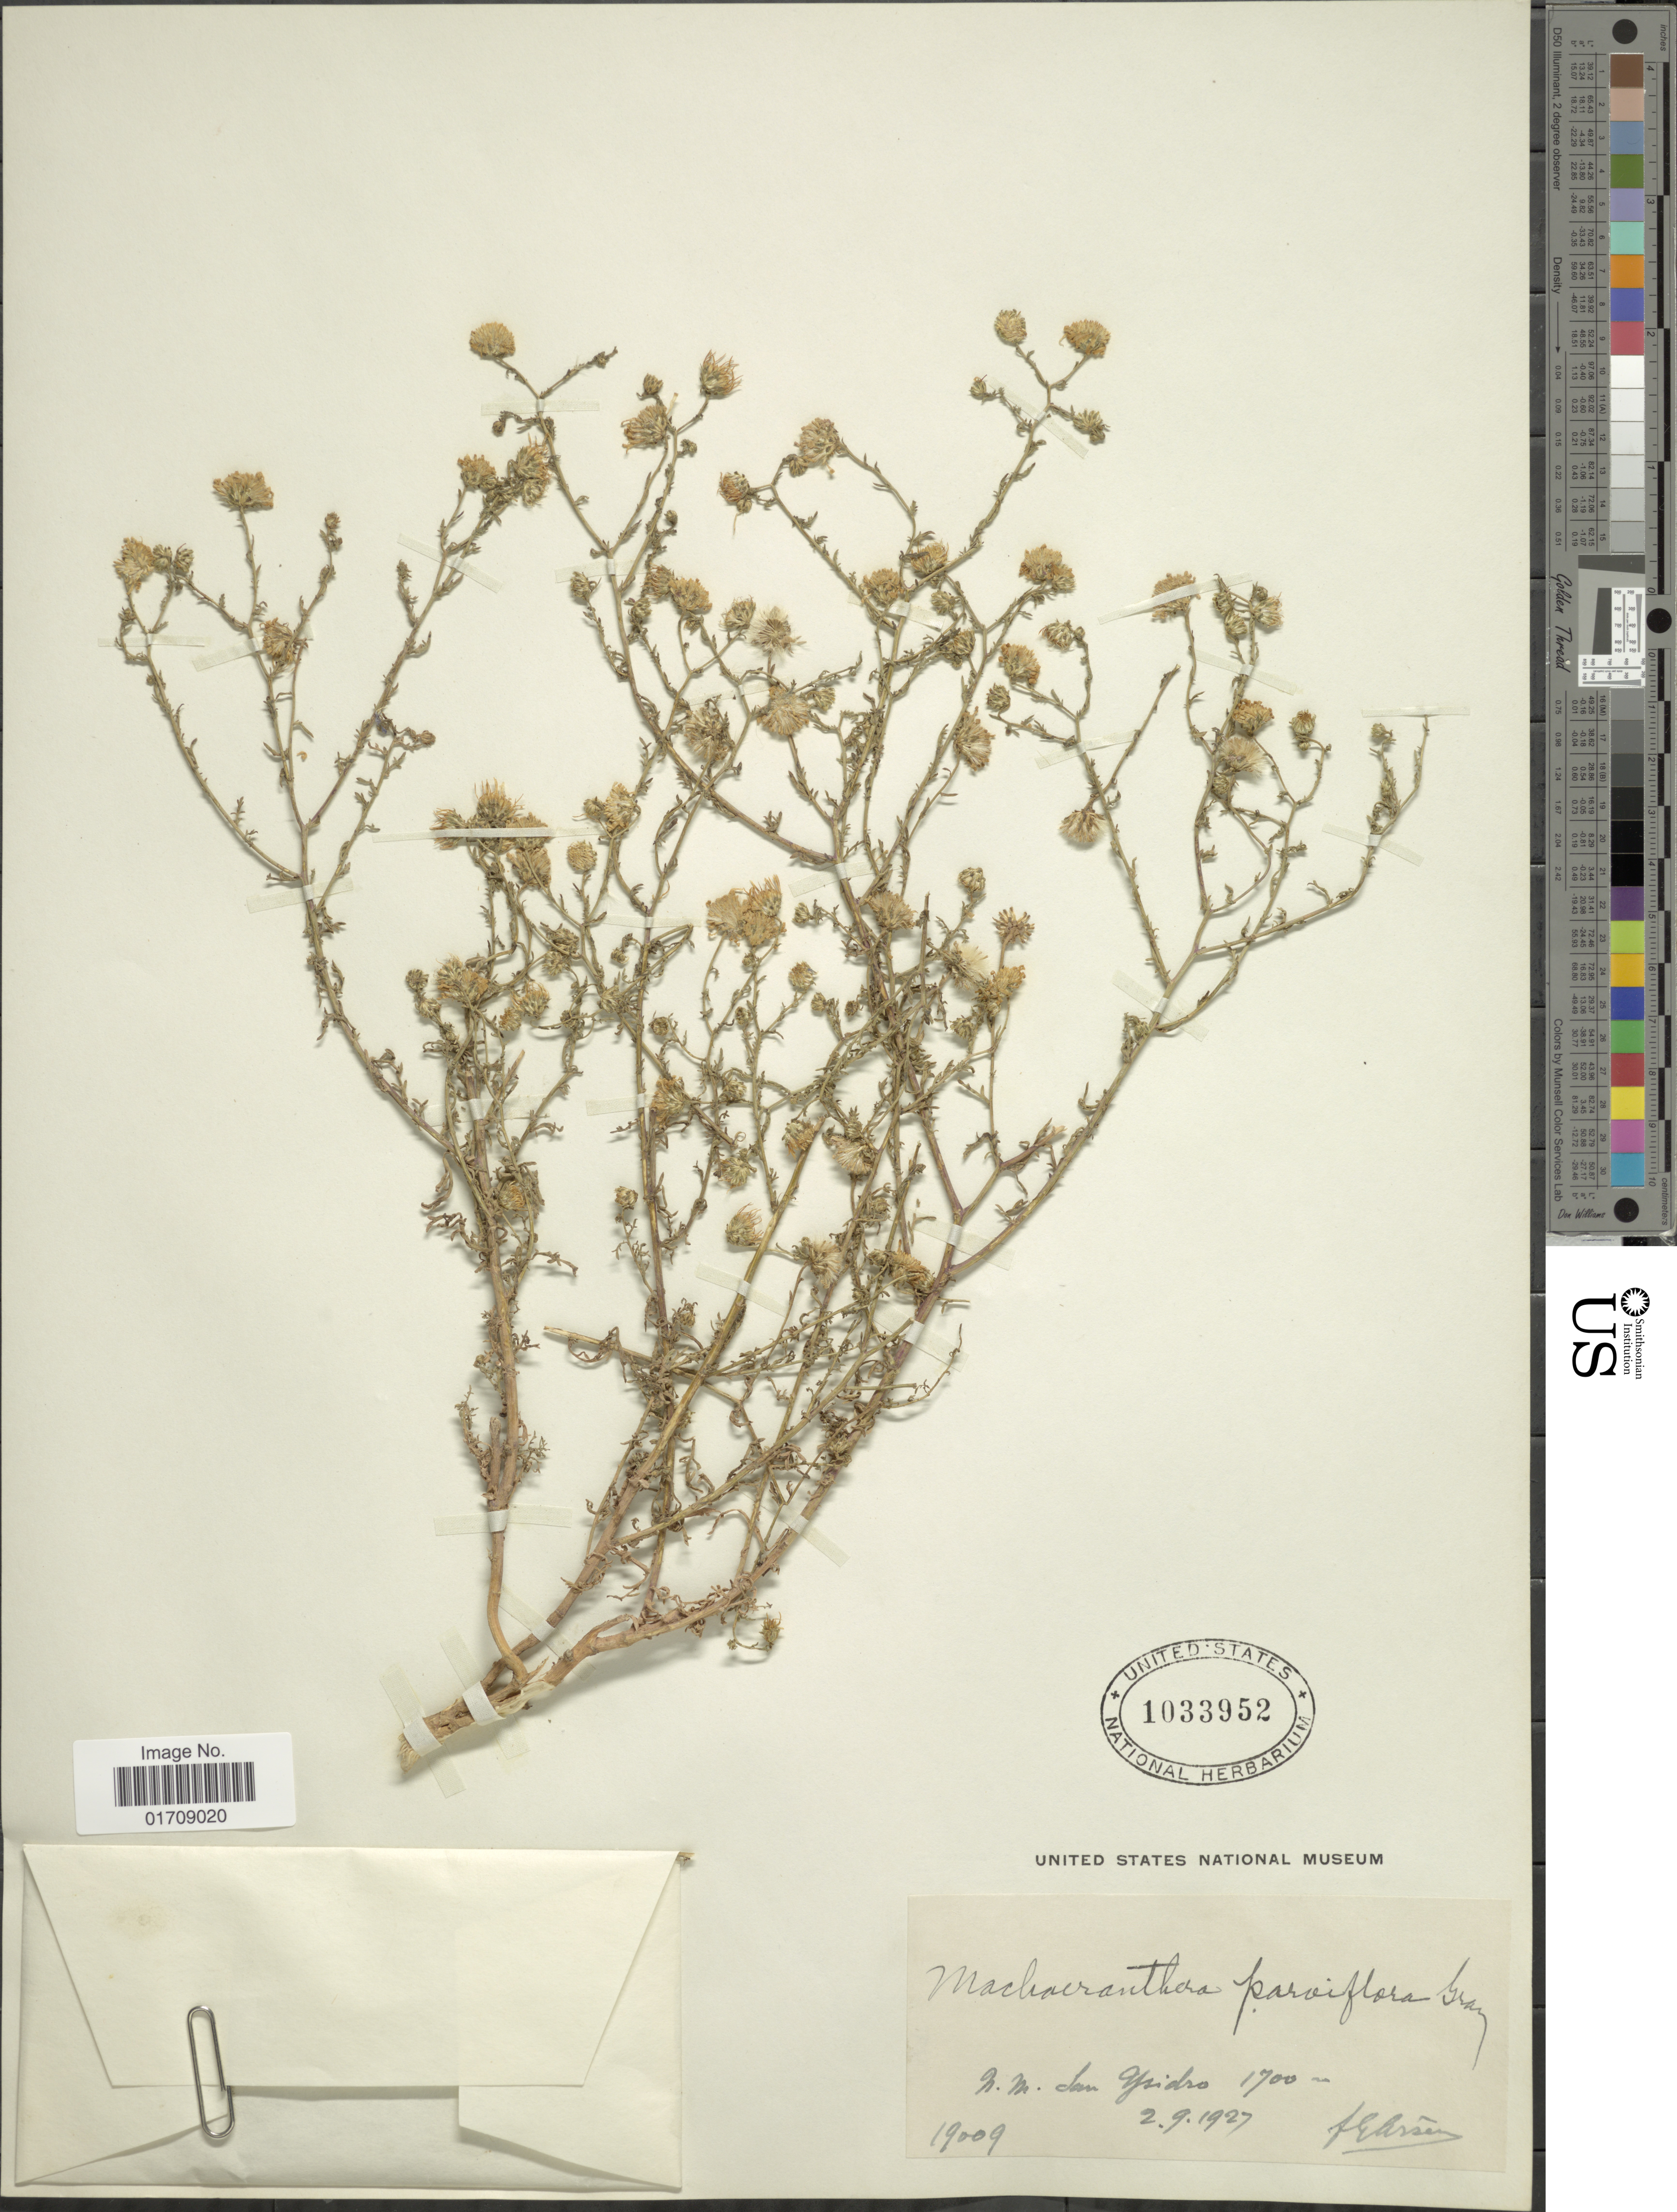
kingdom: Plantae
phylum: Tracheophyta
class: Magnoliopsida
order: Asterales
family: Asteraceae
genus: Machaeranthera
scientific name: Machaeranthera parviflora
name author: A. Gray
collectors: Bro. G. Arsène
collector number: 19009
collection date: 1927-02-09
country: United States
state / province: New Mexico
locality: San Ysidro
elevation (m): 1700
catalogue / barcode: US 1033952